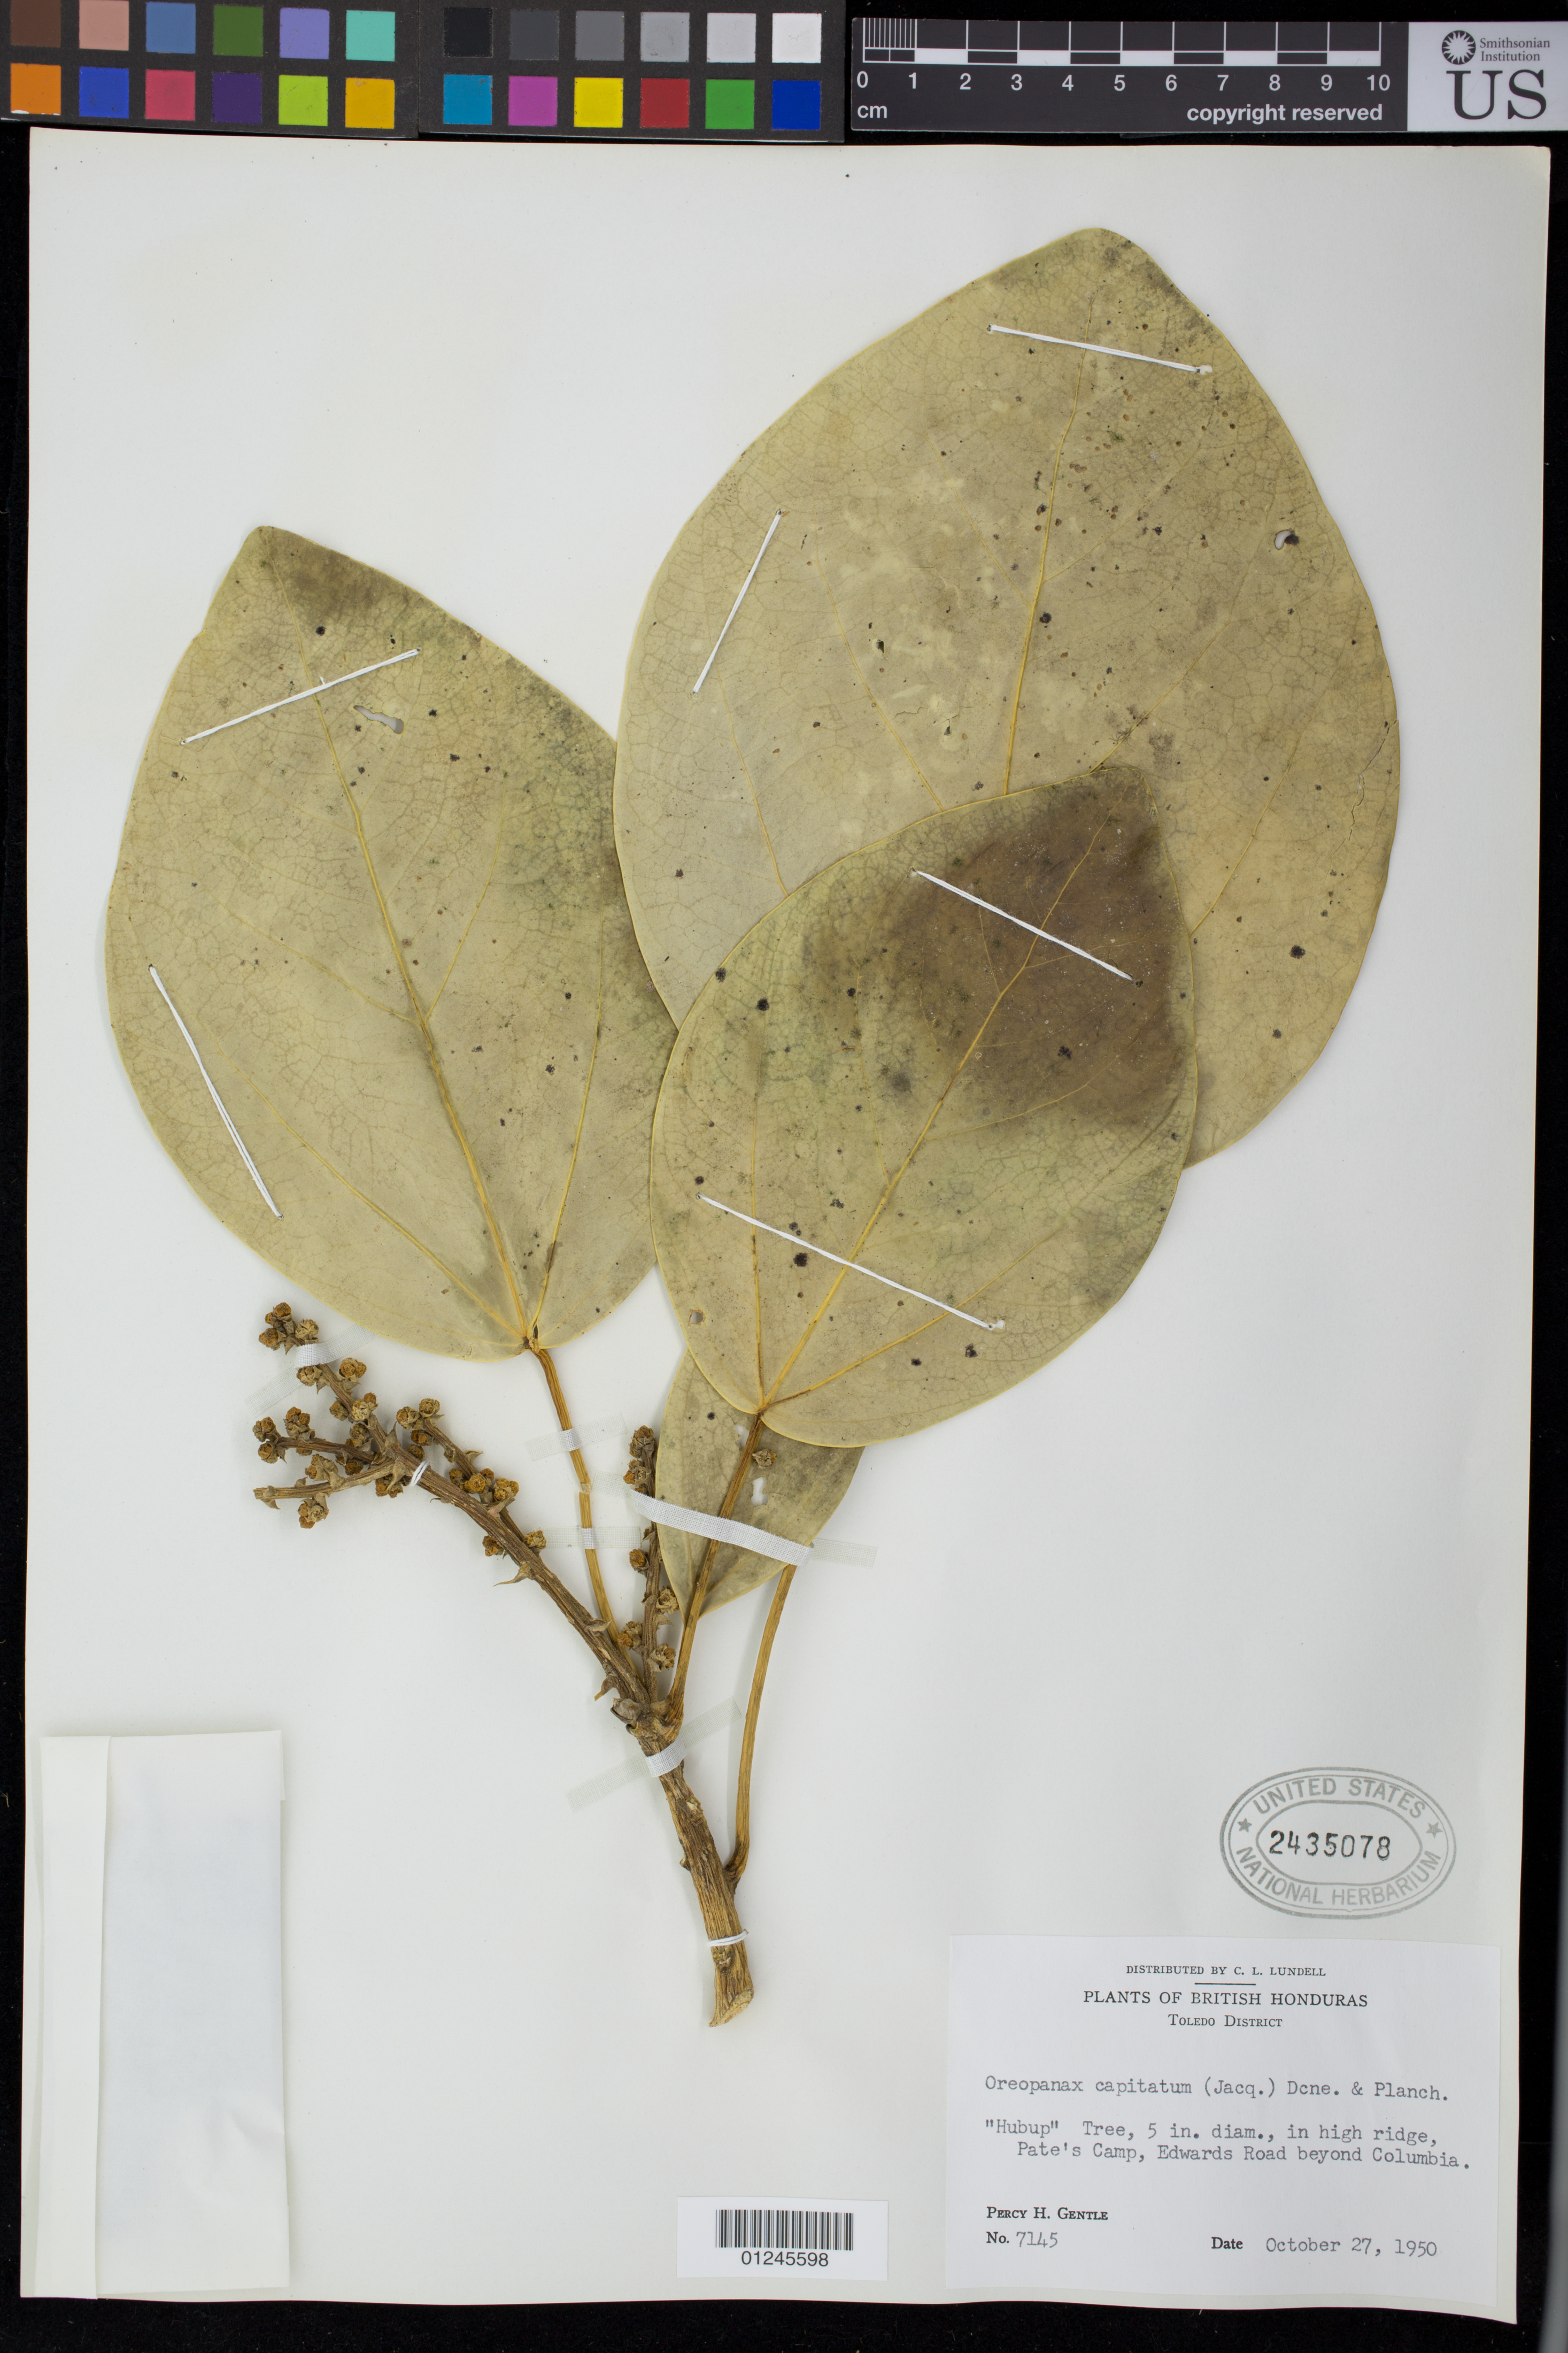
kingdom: Plantae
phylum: Tracheophyta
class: Magnoliopsida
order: Apiales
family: Araliaceae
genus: Oreopanax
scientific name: Oreopanax capitatus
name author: (Jacq.) Decne. & Planch.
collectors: P. H. Gentle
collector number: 7145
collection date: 1950-10-27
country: Belize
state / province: Toledo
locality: Pete's Camp, Edwards Road beyond Columbia. High ridge.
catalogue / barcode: US 23435078